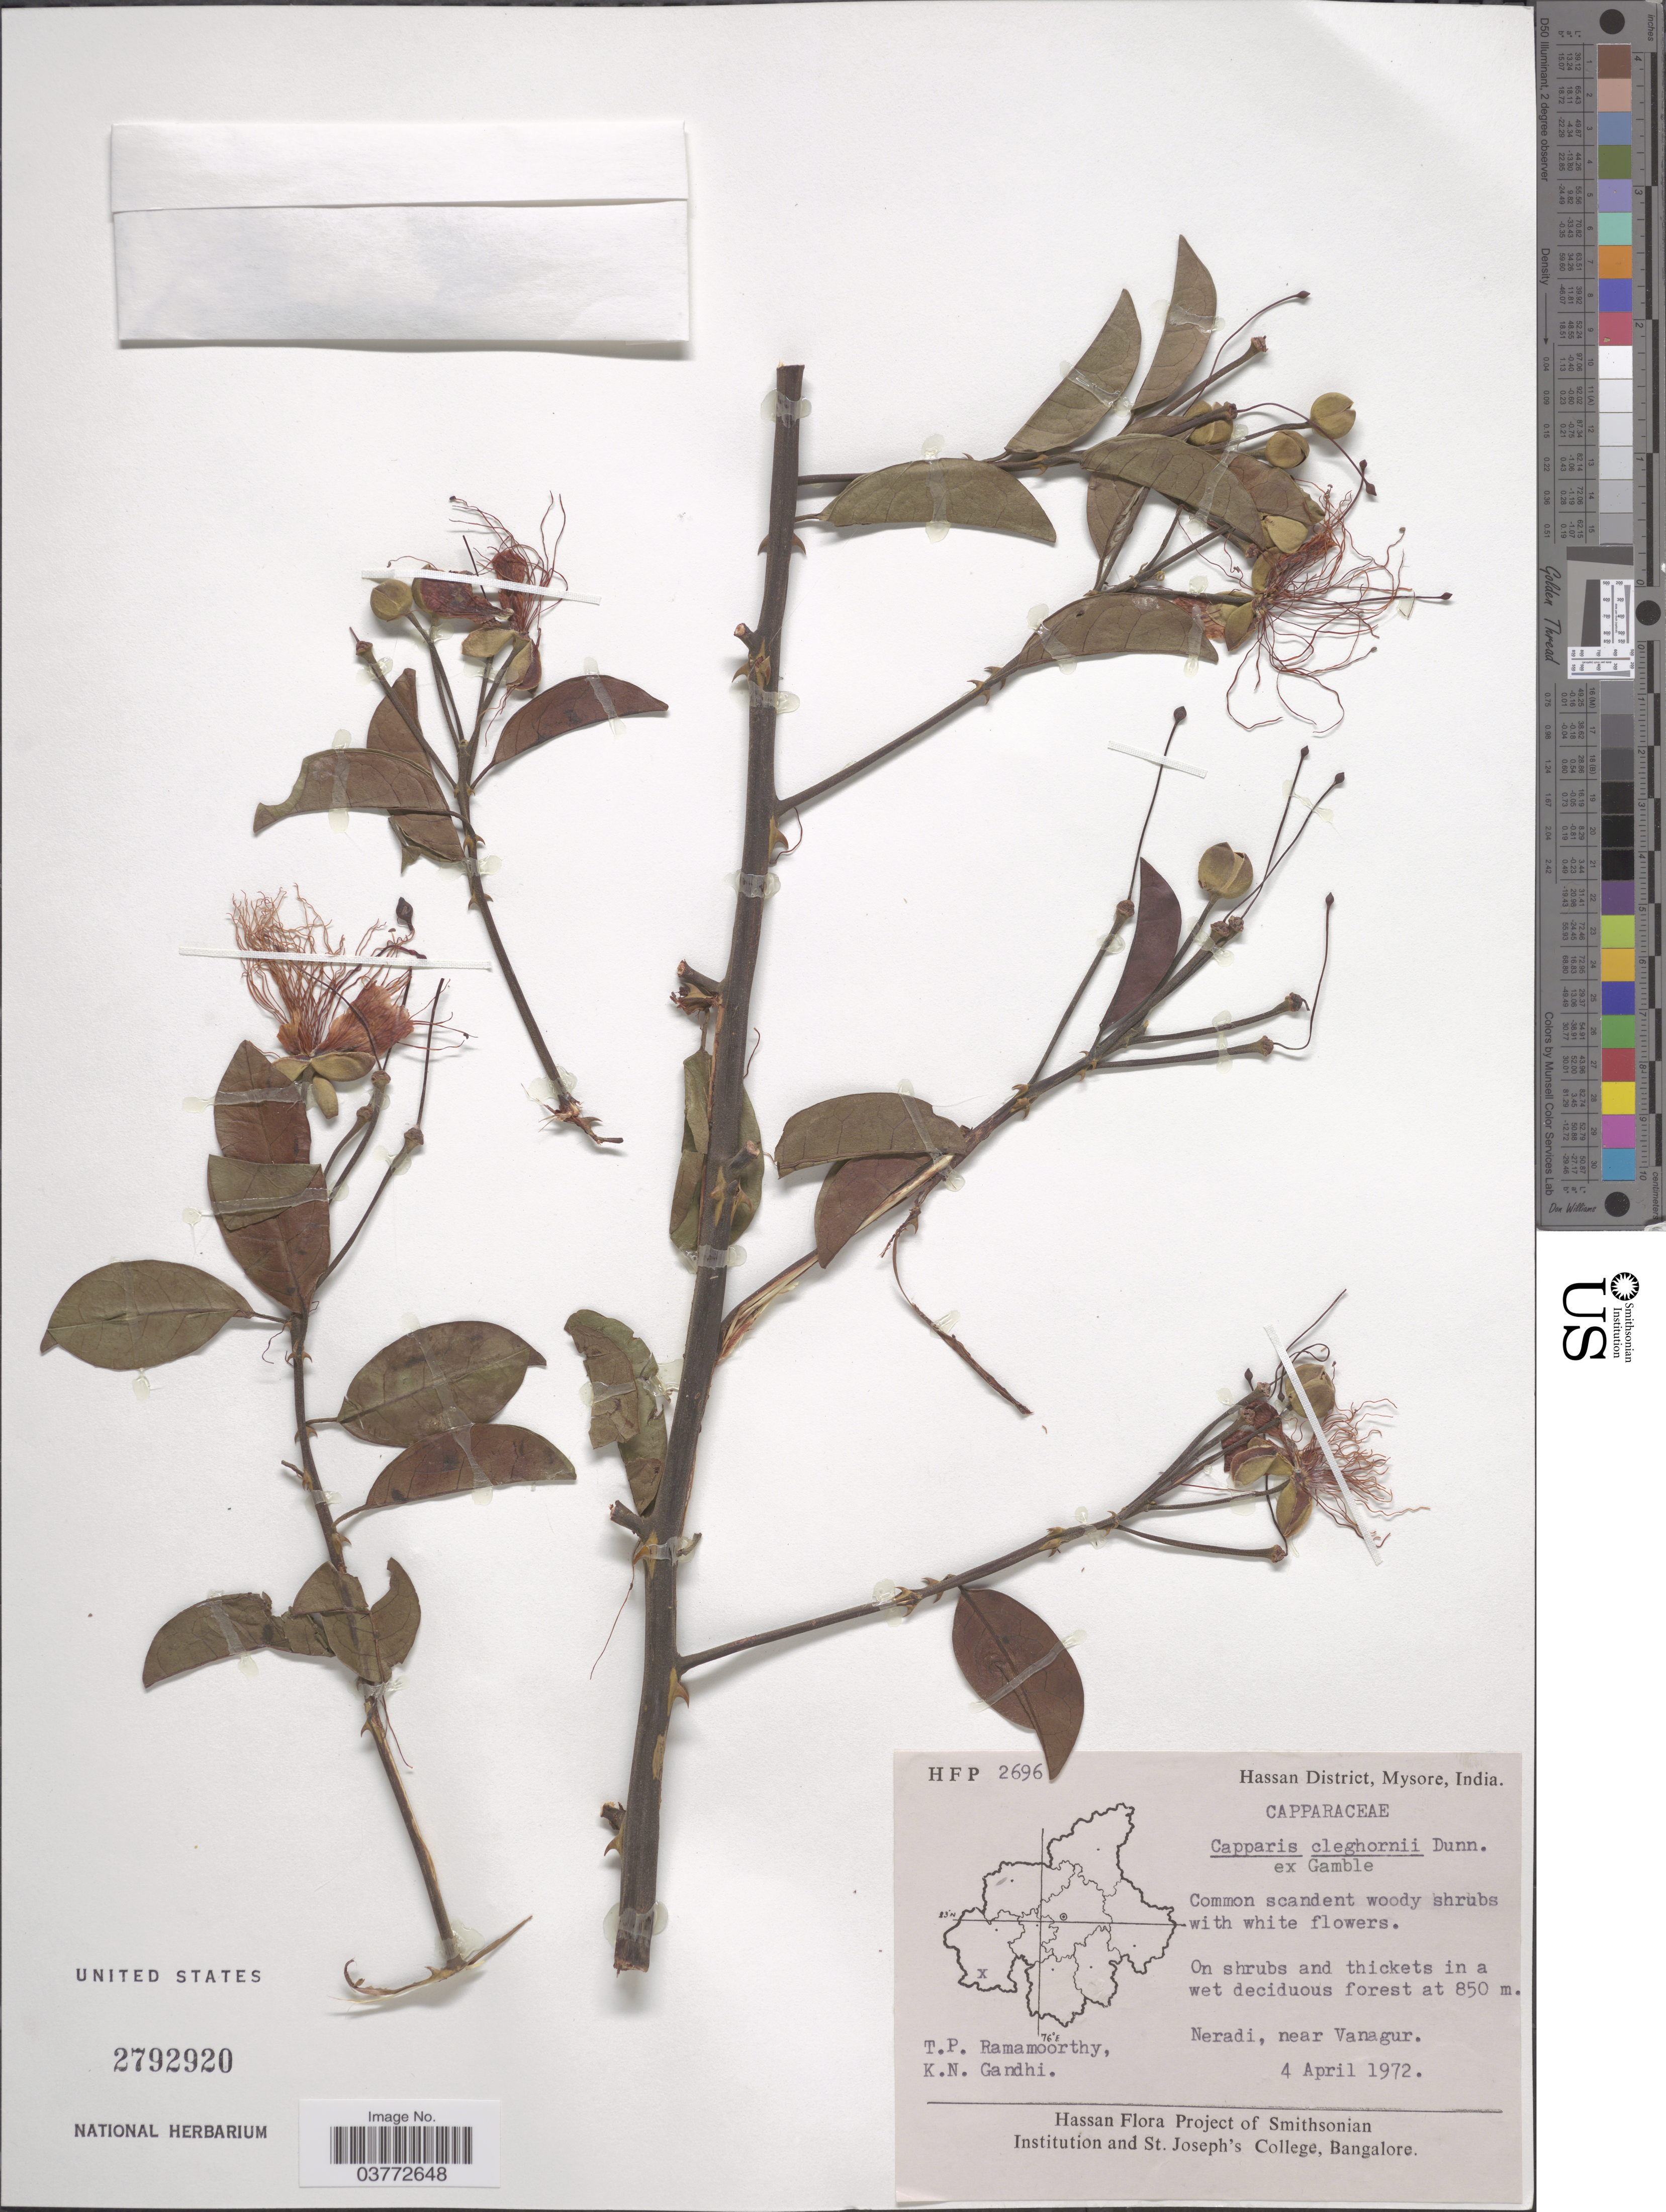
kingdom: Plantae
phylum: Tracheophyta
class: Magnoliopsida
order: Brassicales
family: Capparaceae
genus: Capparis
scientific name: Capparis cleghornii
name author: Dunn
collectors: T. P. Ramamoorthy & K. N. Gandhi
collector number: HFP 2696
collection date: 1972-04-04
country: India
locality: Hassan District, Mysore. Neradi, near Vanagur.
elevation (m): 850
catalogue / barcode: US 2792920